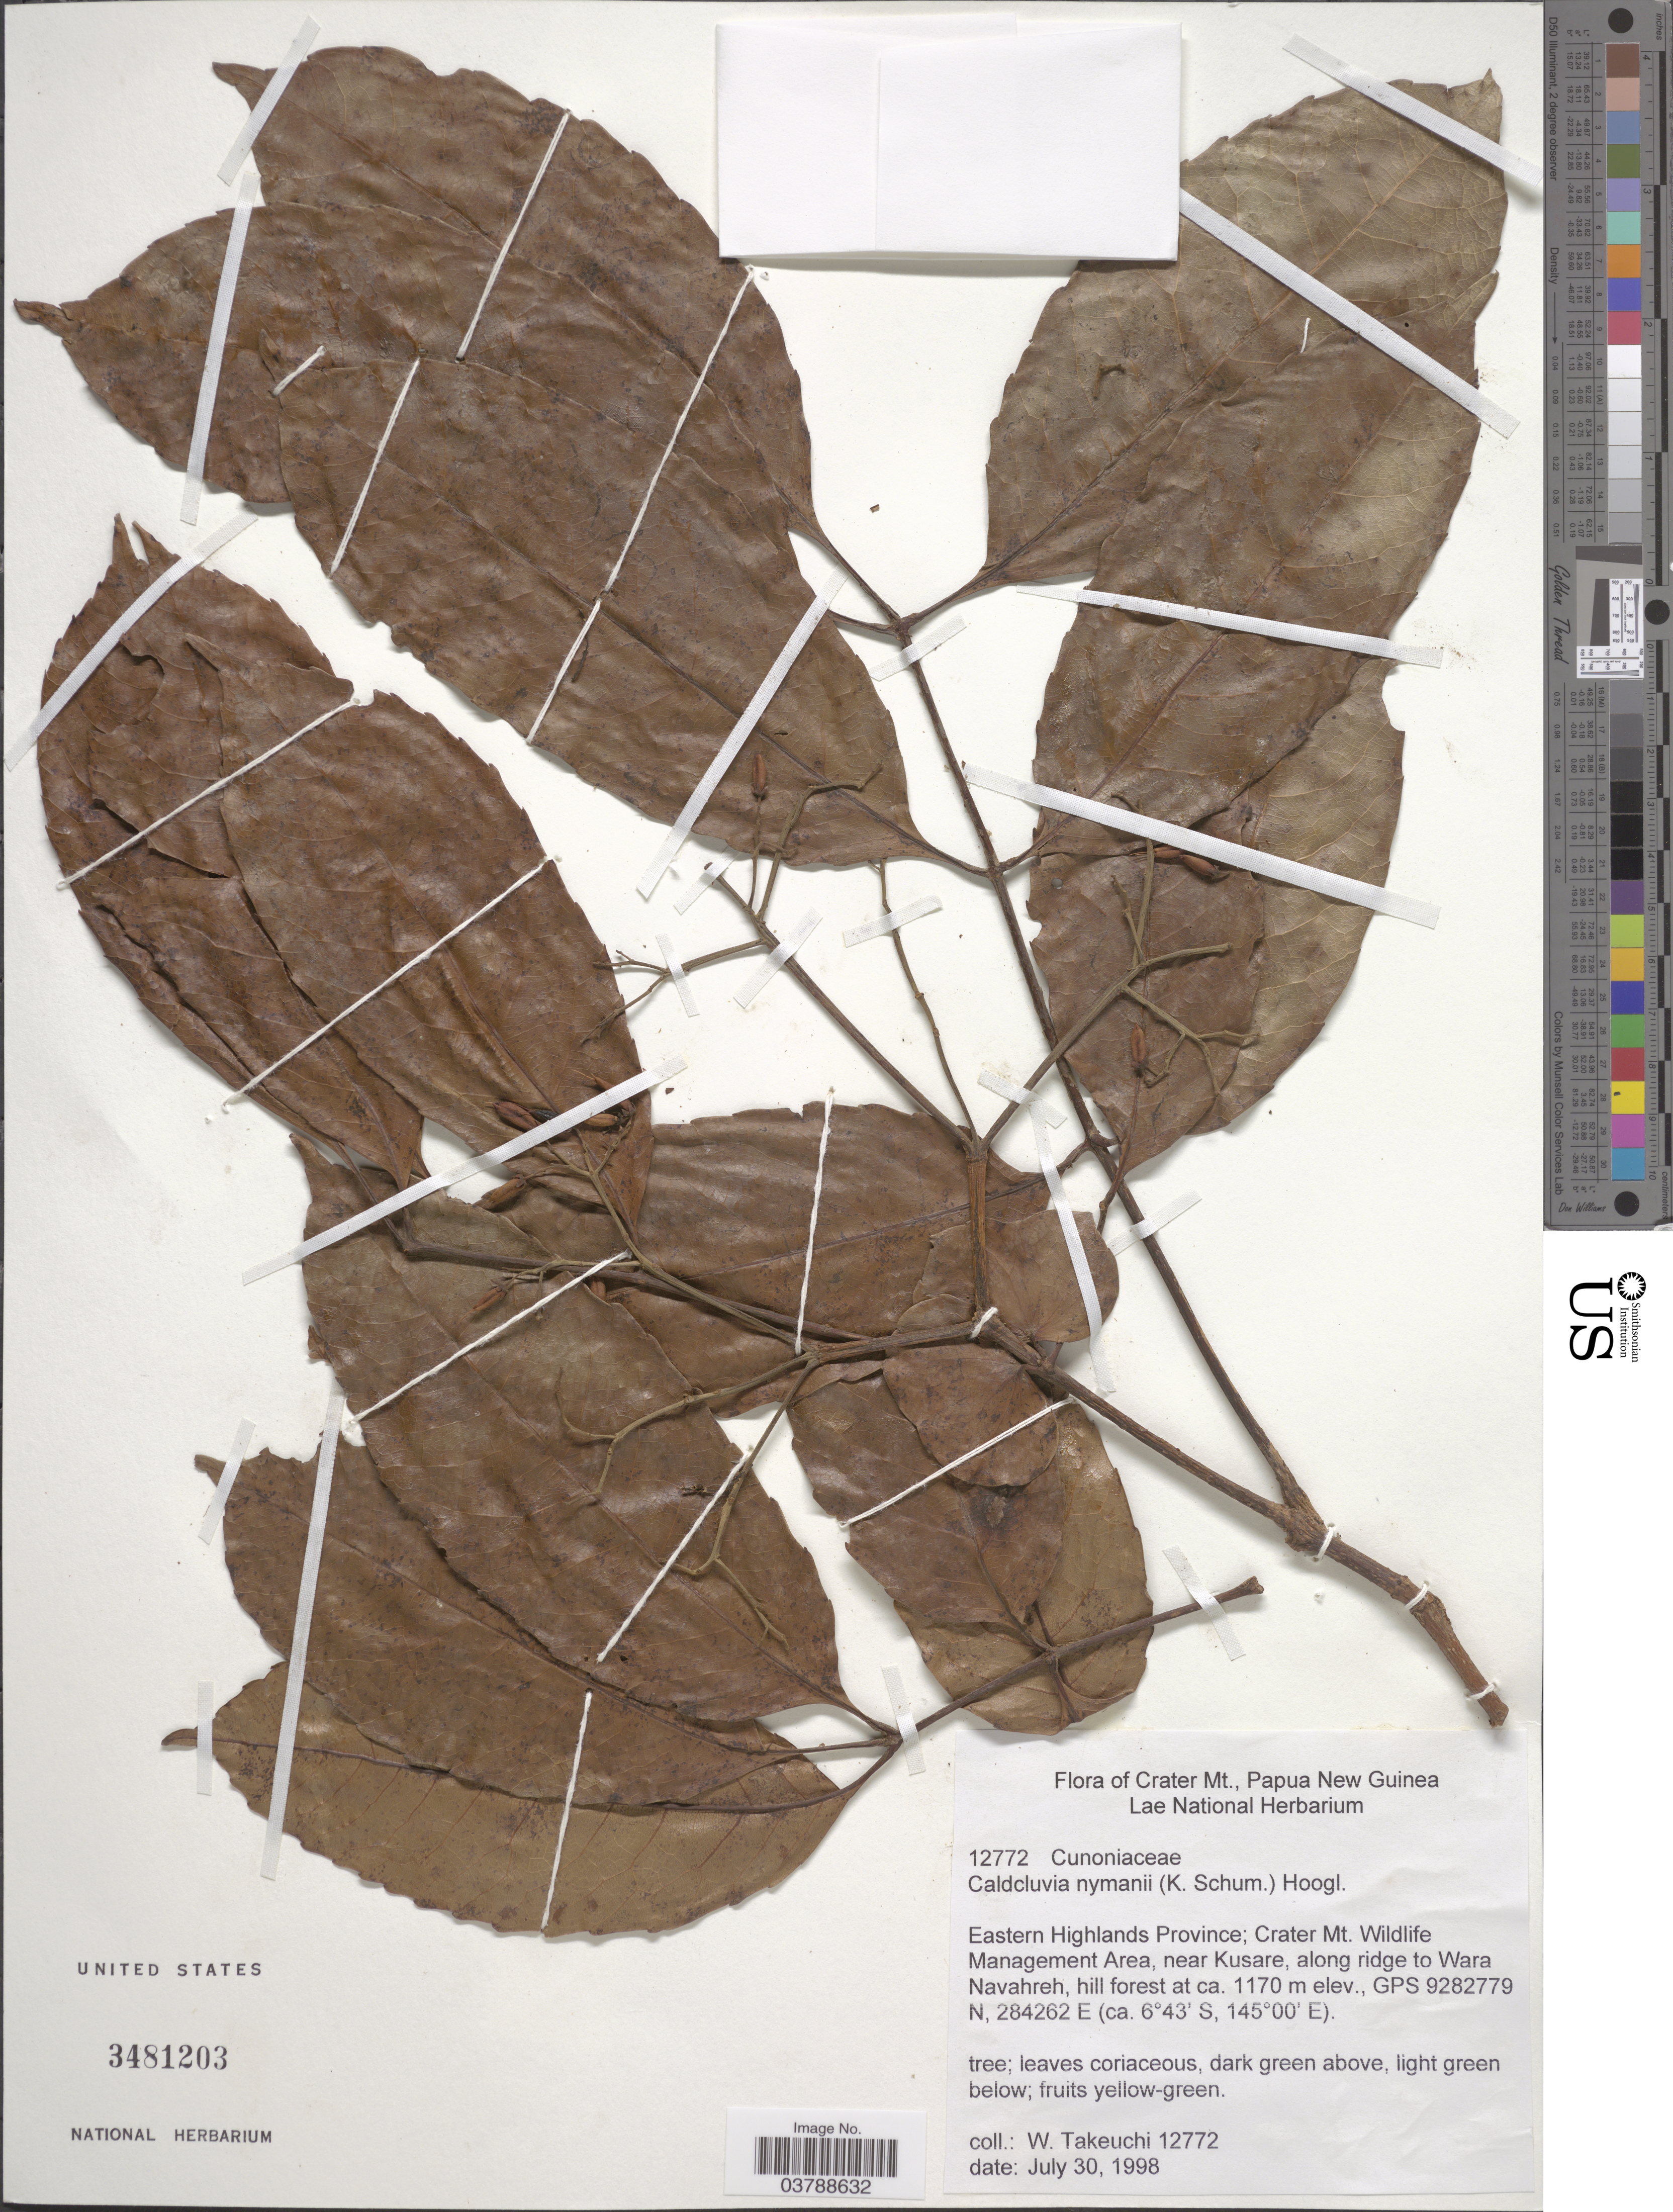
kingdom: Plantae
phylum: Tracheophyta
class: Magnoliopsida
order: Oxalidales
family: Cunoniaceae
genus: Opocunonia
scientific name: Opocunonia nymanii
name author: (K. Schum.) Schltr.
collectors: W. Takeuchi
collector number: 12772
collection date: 1998-07-30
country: Papua New Guinea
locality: Crater Mt., Papua New Guinea. Eastern Highlands Province; Crater Mt. Wildlife Management Area, near Kusare, along ridge to Wara Navahreh, hill forest. GPS 9282779 N, 284262 E.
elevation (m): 1170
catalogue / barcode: US 3481203